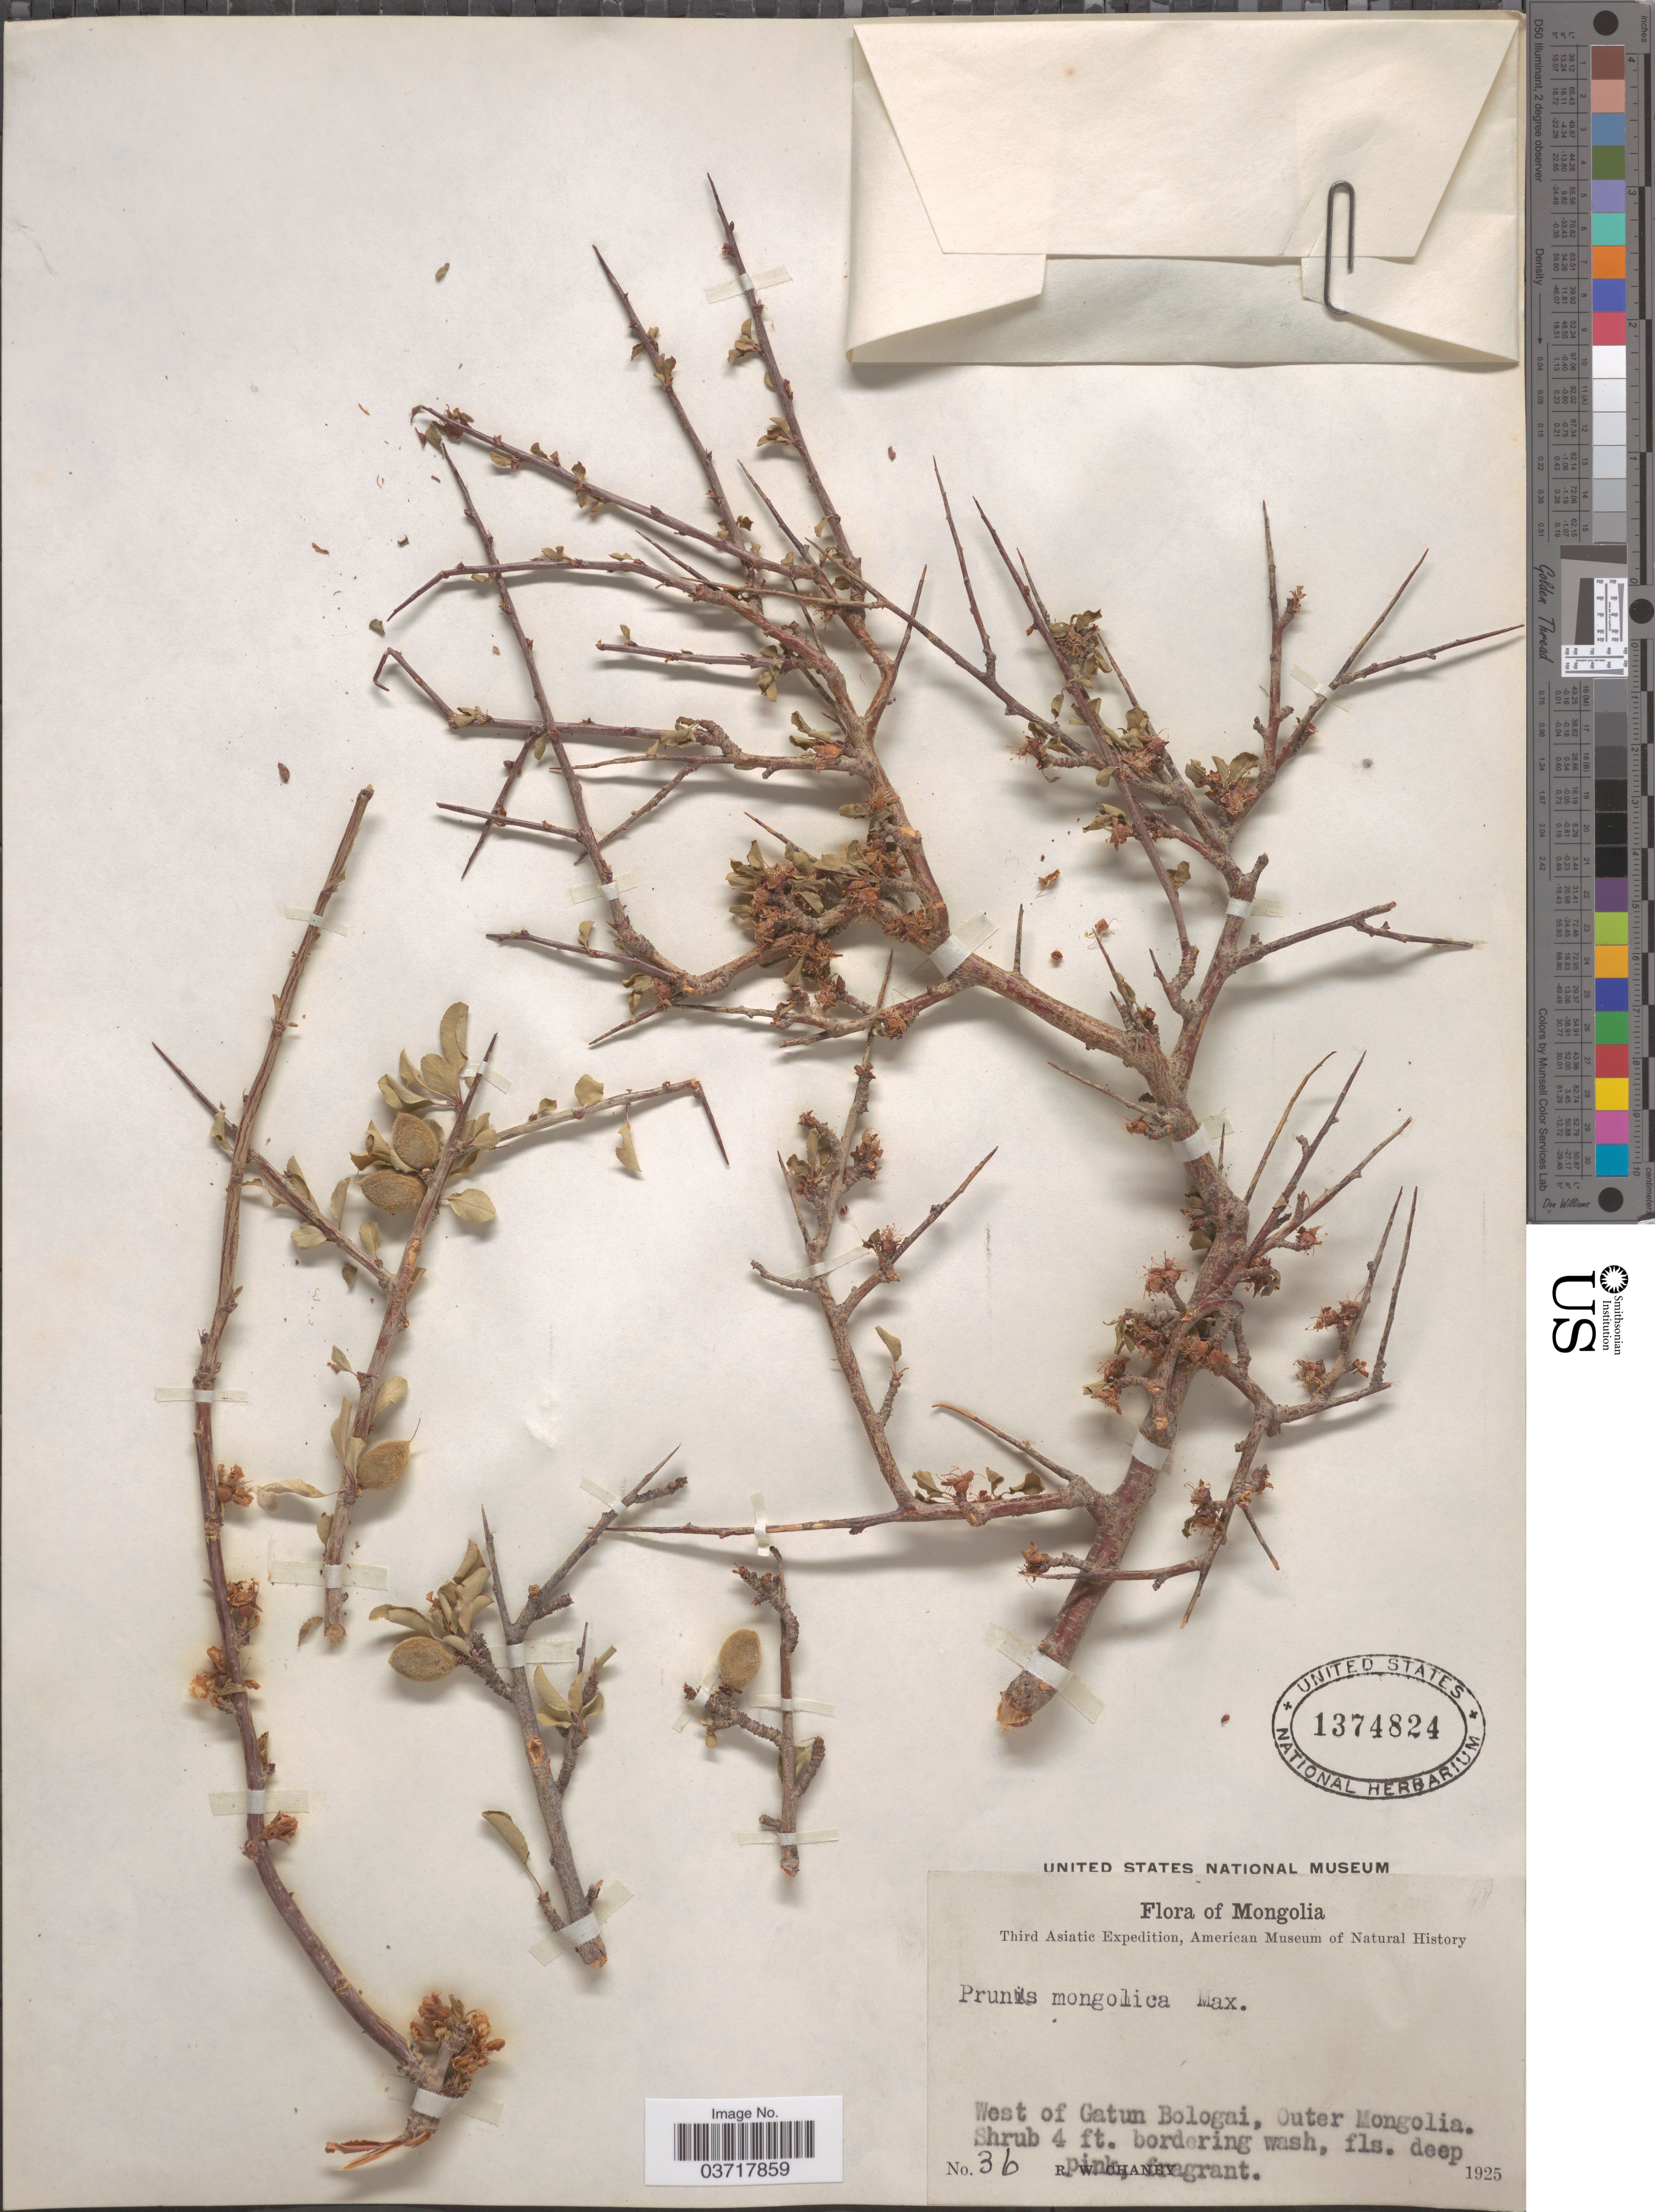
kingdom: Plantae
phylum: Tracheophyta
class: Magnoliopsida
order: Rosales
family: Rosaceae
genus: Prunus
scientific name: Prunus mongolica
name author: Maxim.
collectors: R. Chaney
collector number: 36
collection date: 1925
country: Mongolia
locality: West of Gatun Bologai, Outer Mongolia.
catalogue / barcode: US 1374824